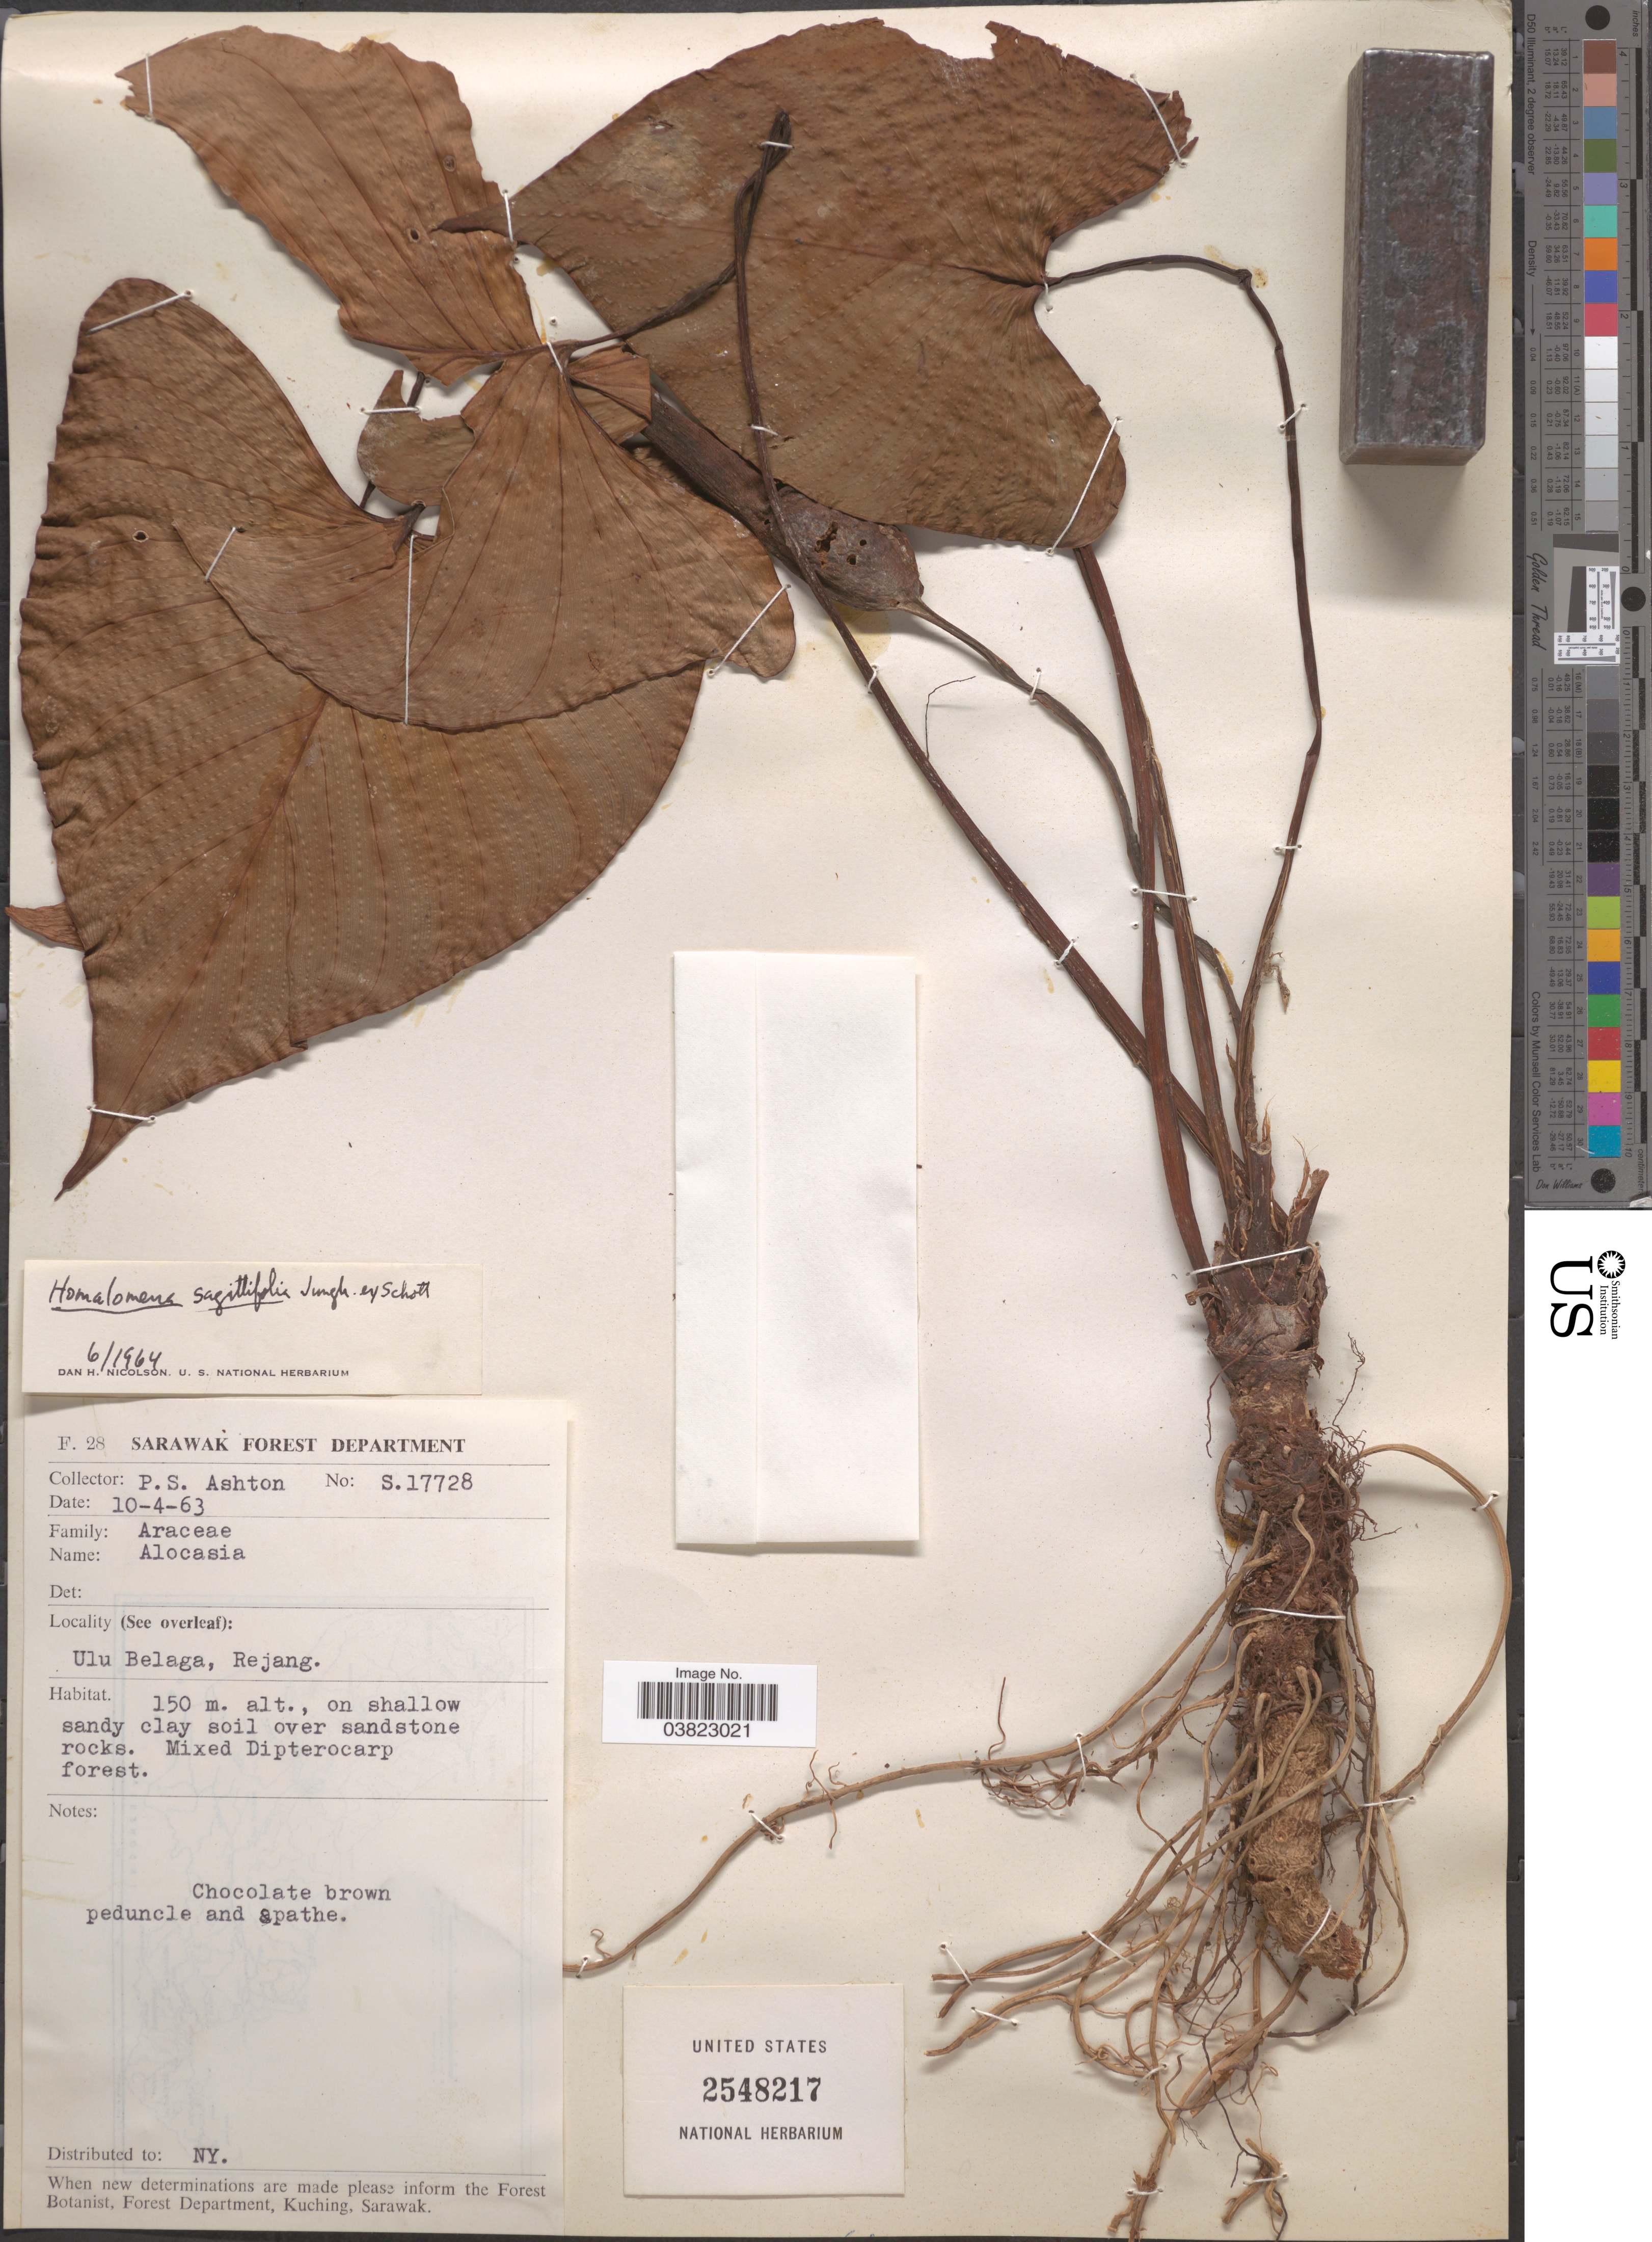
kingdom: Plantae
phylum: Tracheophyta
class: Liliopsida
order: Alismatales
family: Araceae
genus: Homalomena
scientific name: Homalomena sagitifolium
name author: Jungh. ex Schott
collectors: P. S. Ashton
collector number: S.17728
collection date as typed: Transcribed d/m/y: 10/4/63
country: Malaysia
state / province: Sarawak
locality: Ulu Belaga, Rejang.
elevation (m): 150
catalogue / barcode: US 2548217